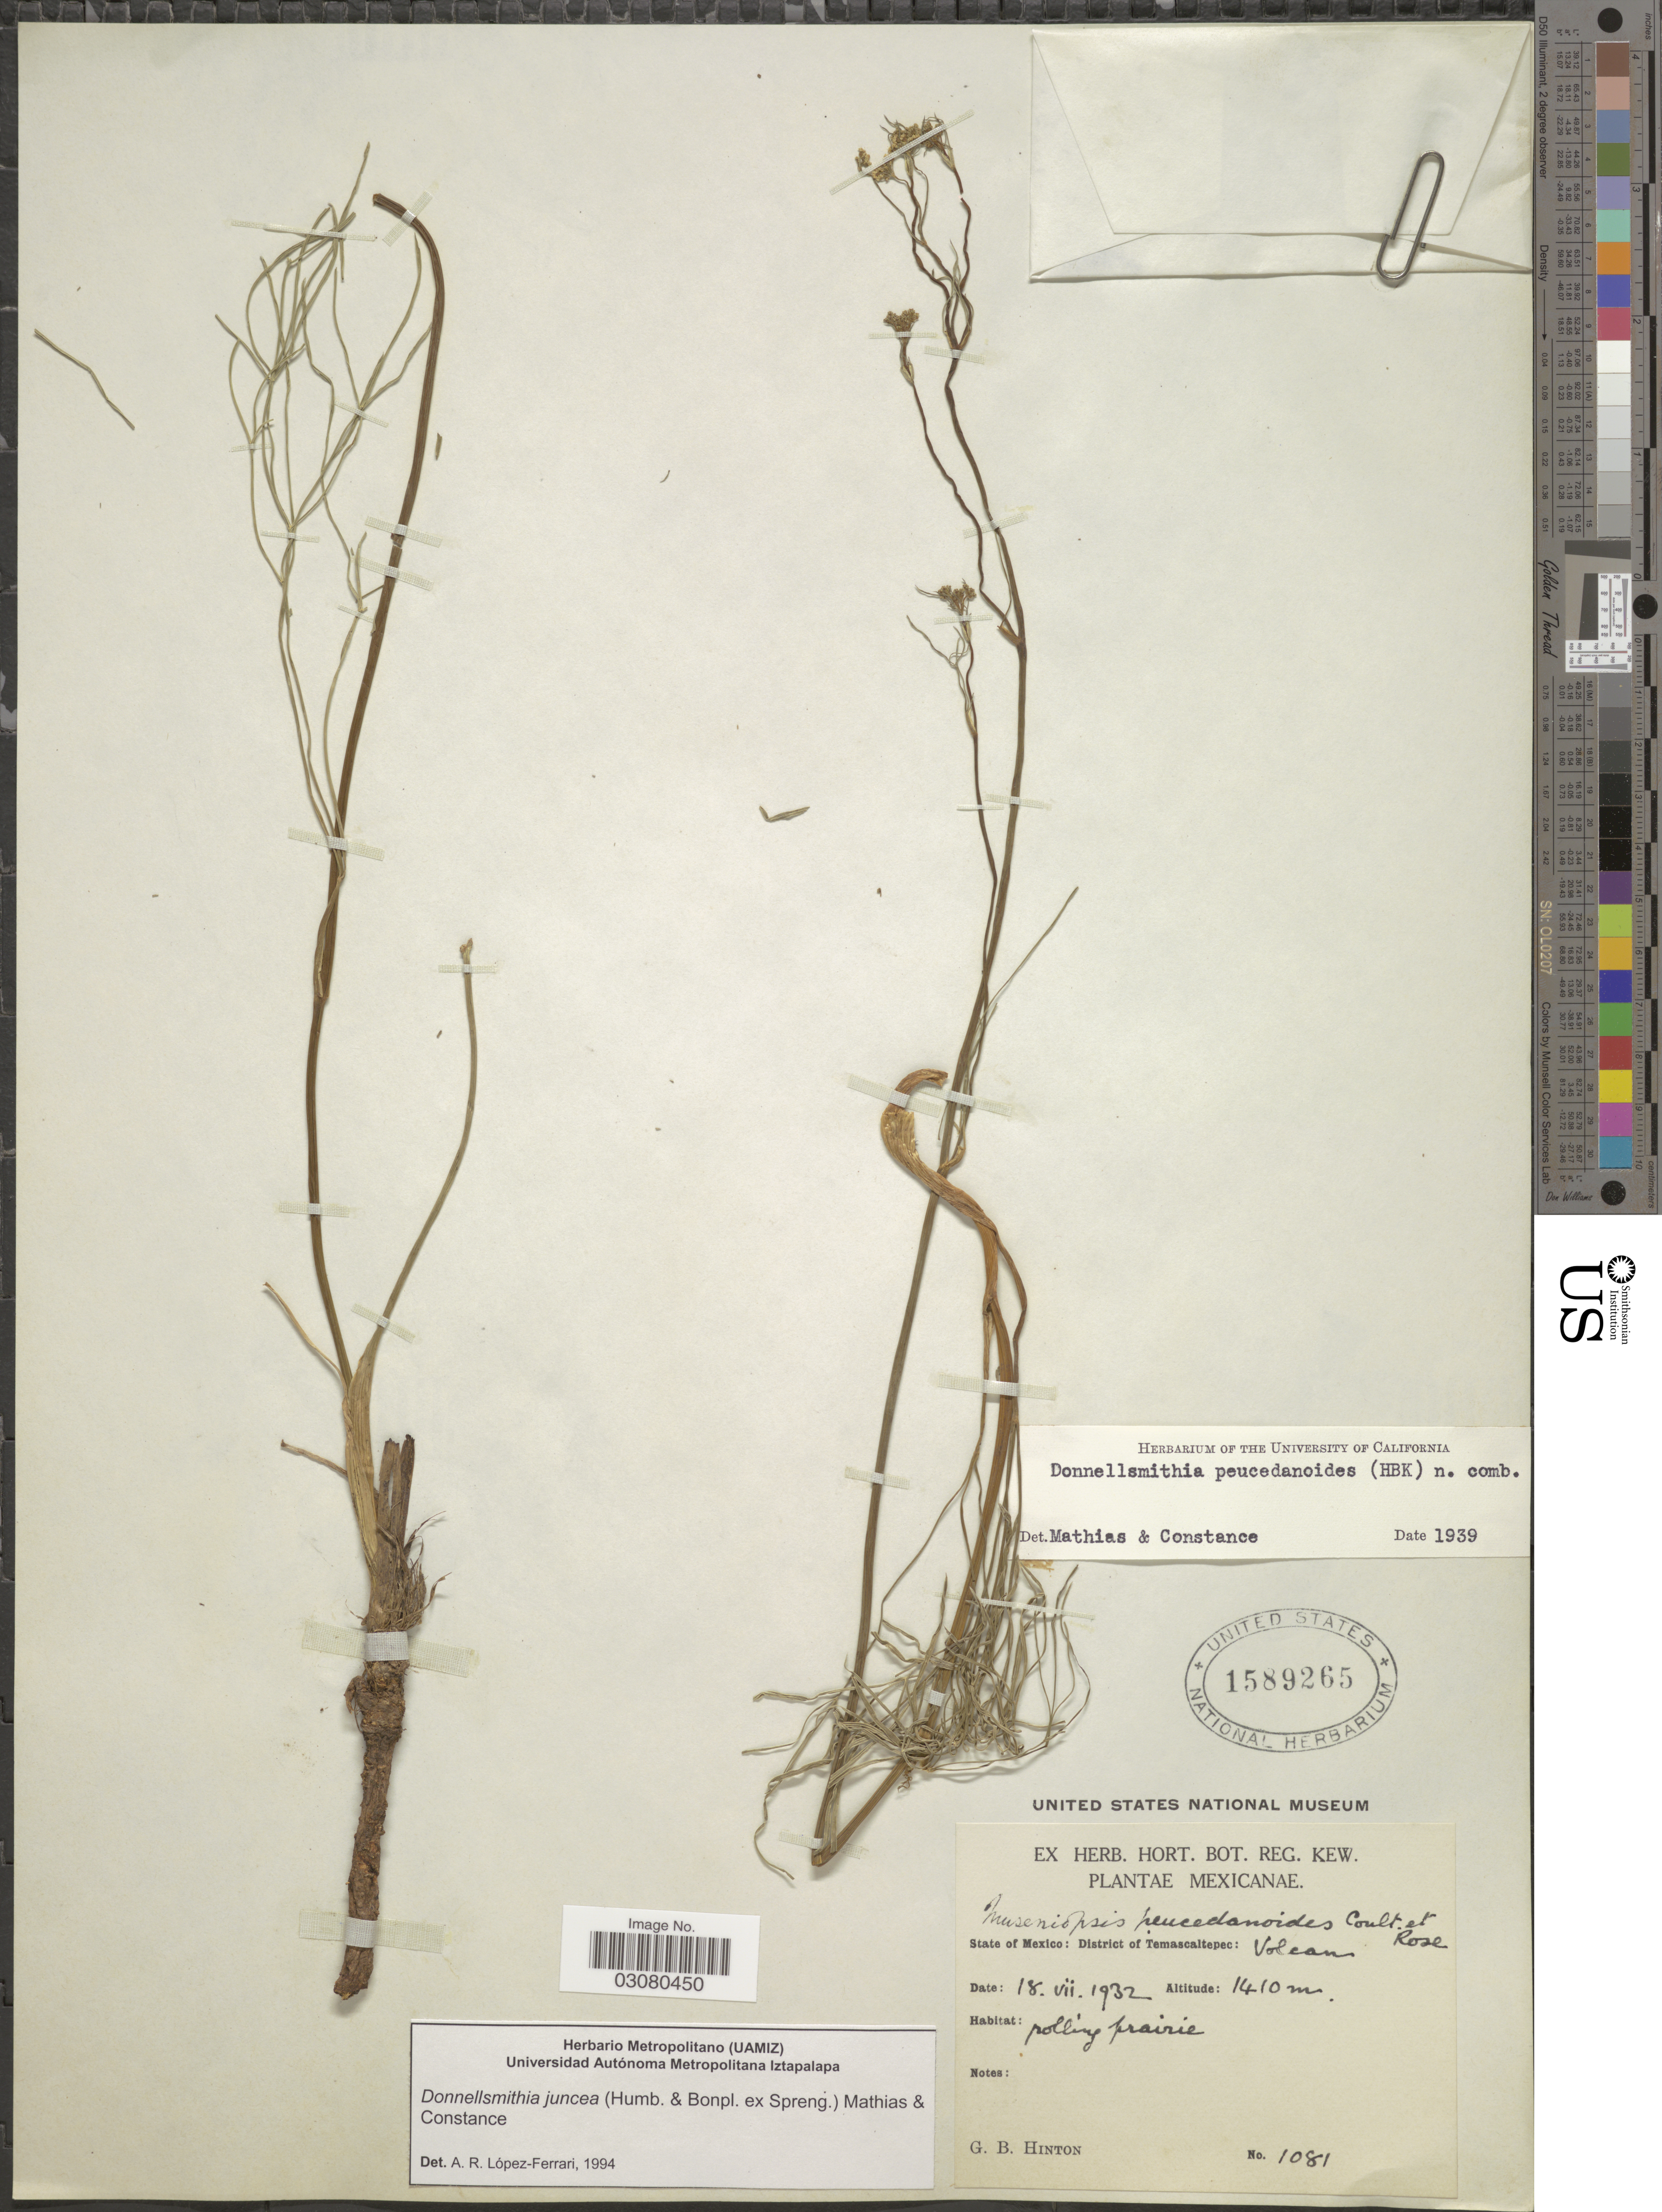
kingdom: Plantae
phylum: Tracheophyta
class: Magnoliopsida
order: Apiales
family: Apiaceae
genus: Donnellsmithia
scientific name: Donnellsmithia juncea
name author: (Humb. & Bonpl. ex Spreng.) Mathias & Constance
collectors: G. B. Hinton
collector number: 1081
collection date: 1932-07-18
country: Mexico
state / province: México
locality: District of Temascaltepec: Volcan.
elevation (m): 1410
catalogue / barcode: US 1589265